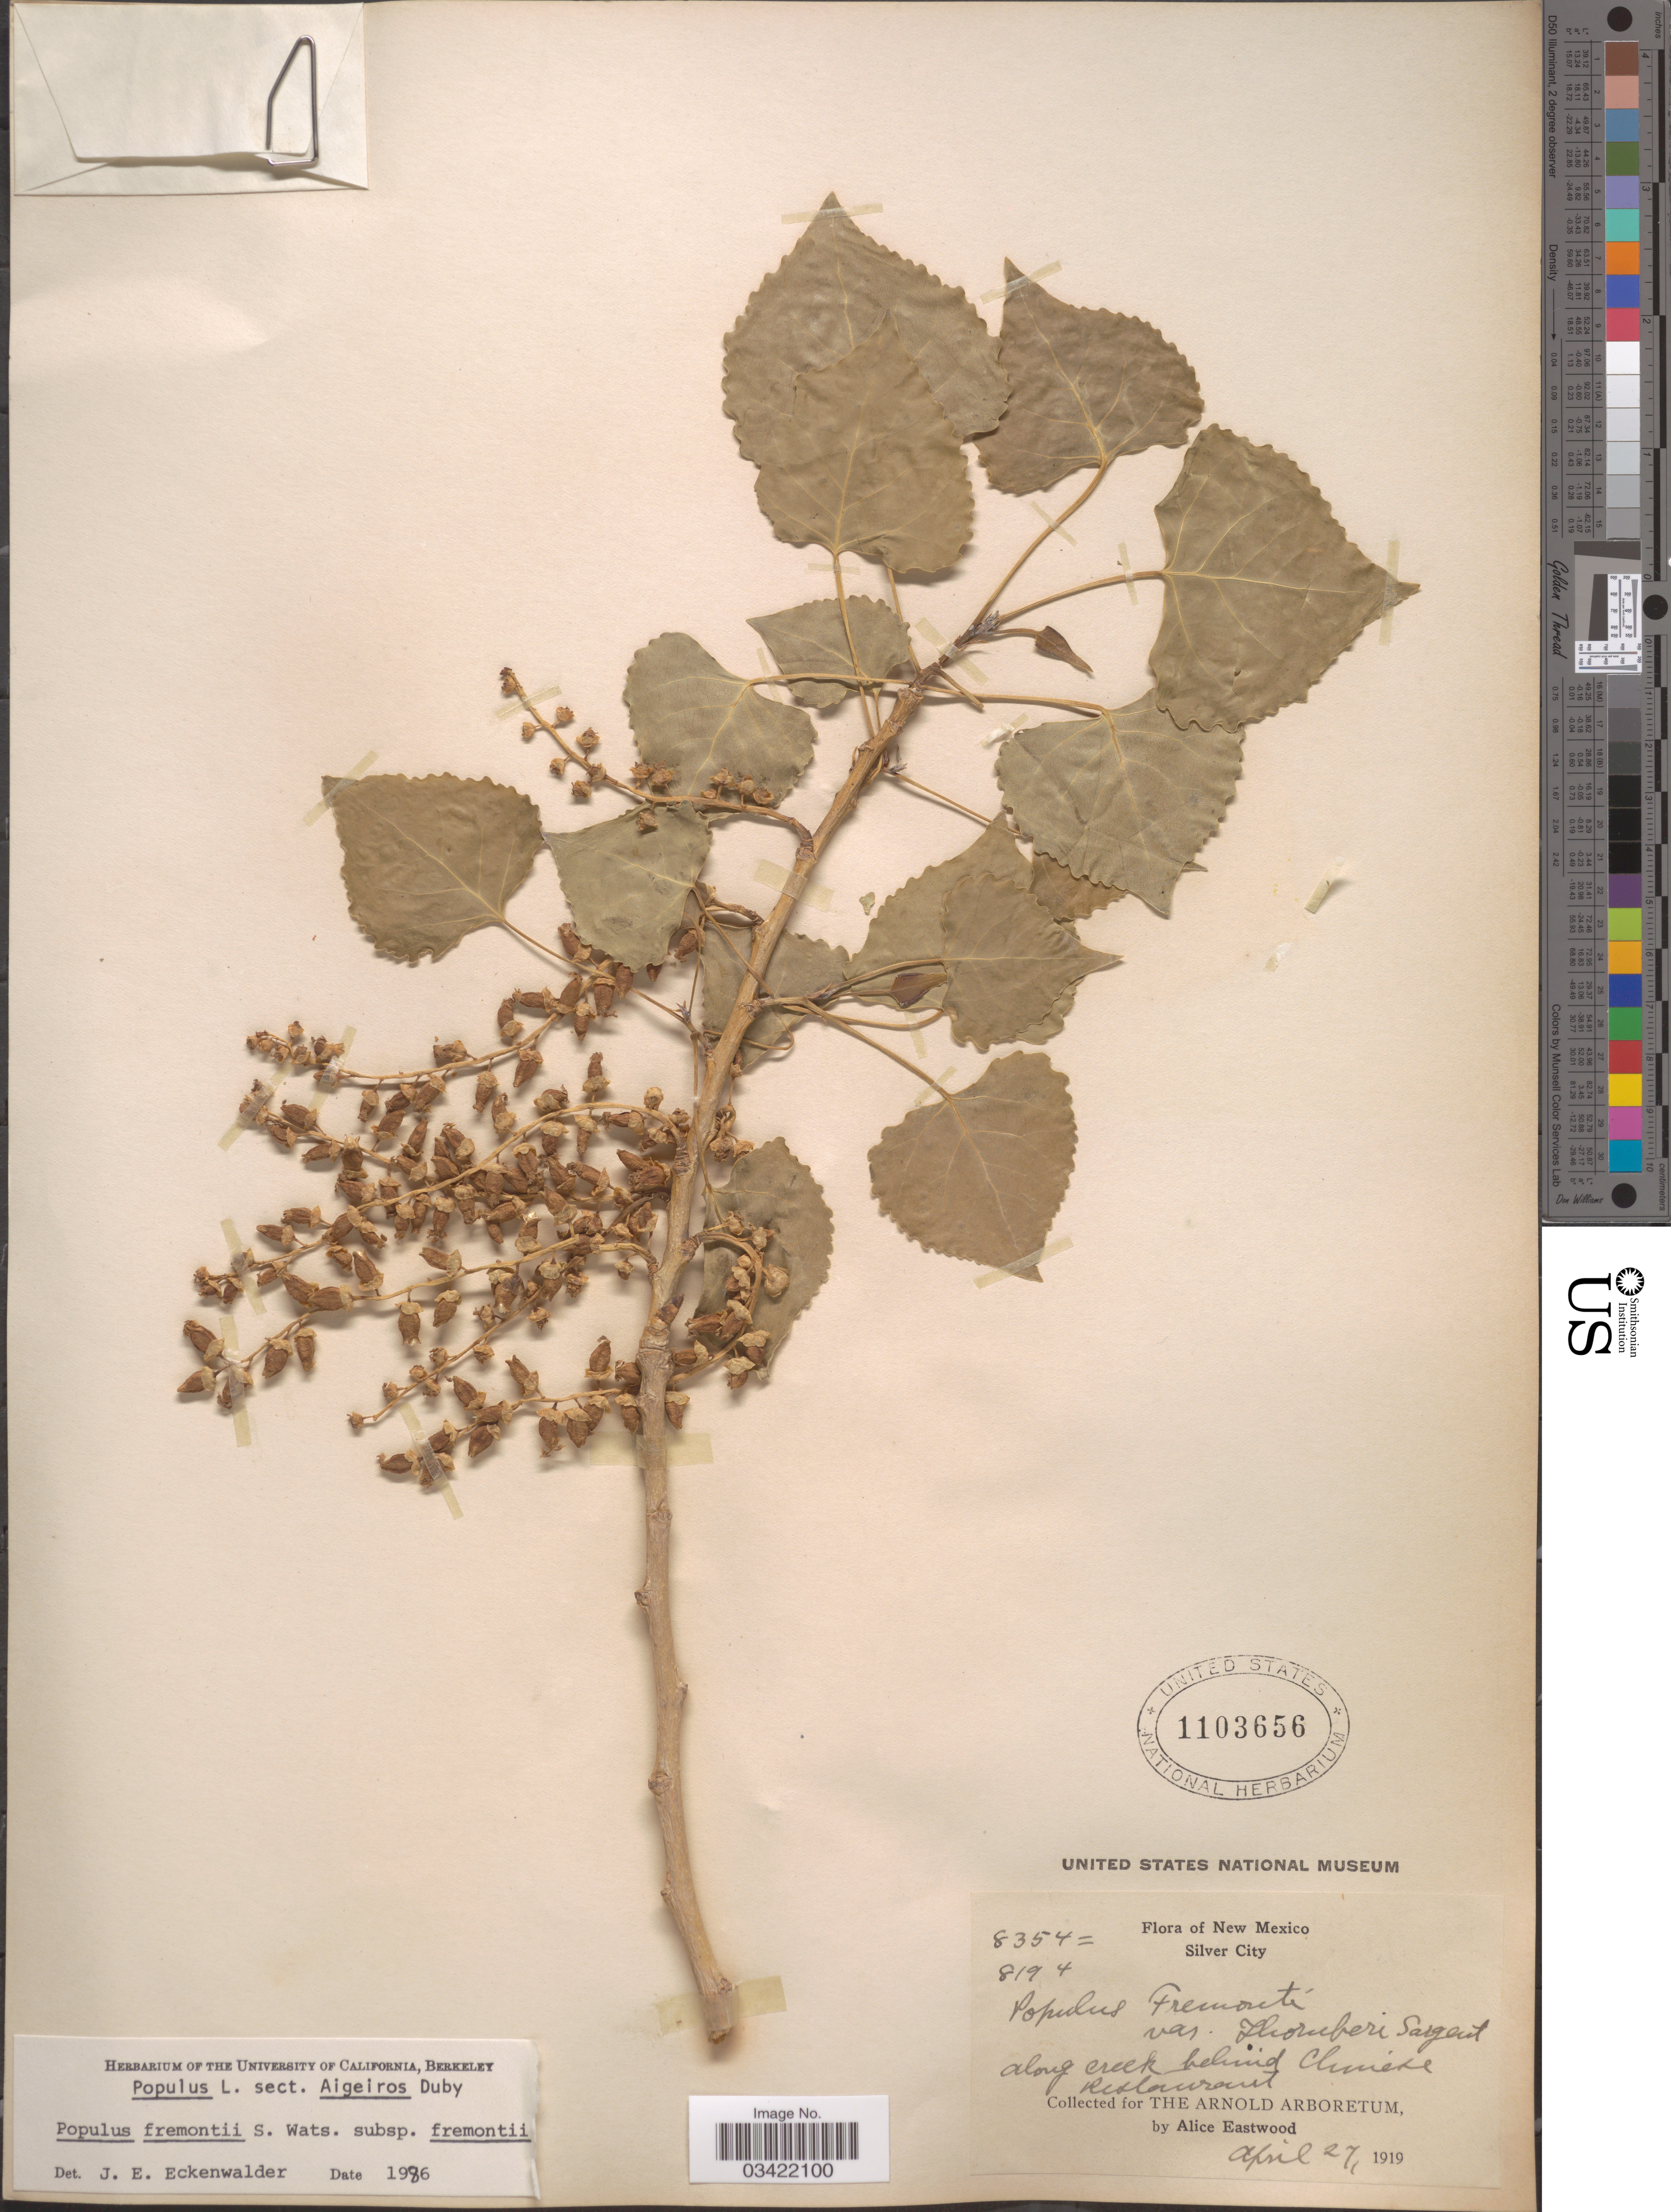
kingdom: Plantae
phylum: Tracheophyta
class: Magnoliopsida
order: Malpighiales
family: Salicaceae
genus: Populus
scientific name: Populus fremontii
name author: S. Watson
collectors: A. Eastwood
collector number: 8354/8194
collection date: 1919-04-27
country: United States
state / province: New Mexico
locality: Silver City. Along creek behind Chinese Restaurant.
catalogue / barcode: US 1103656